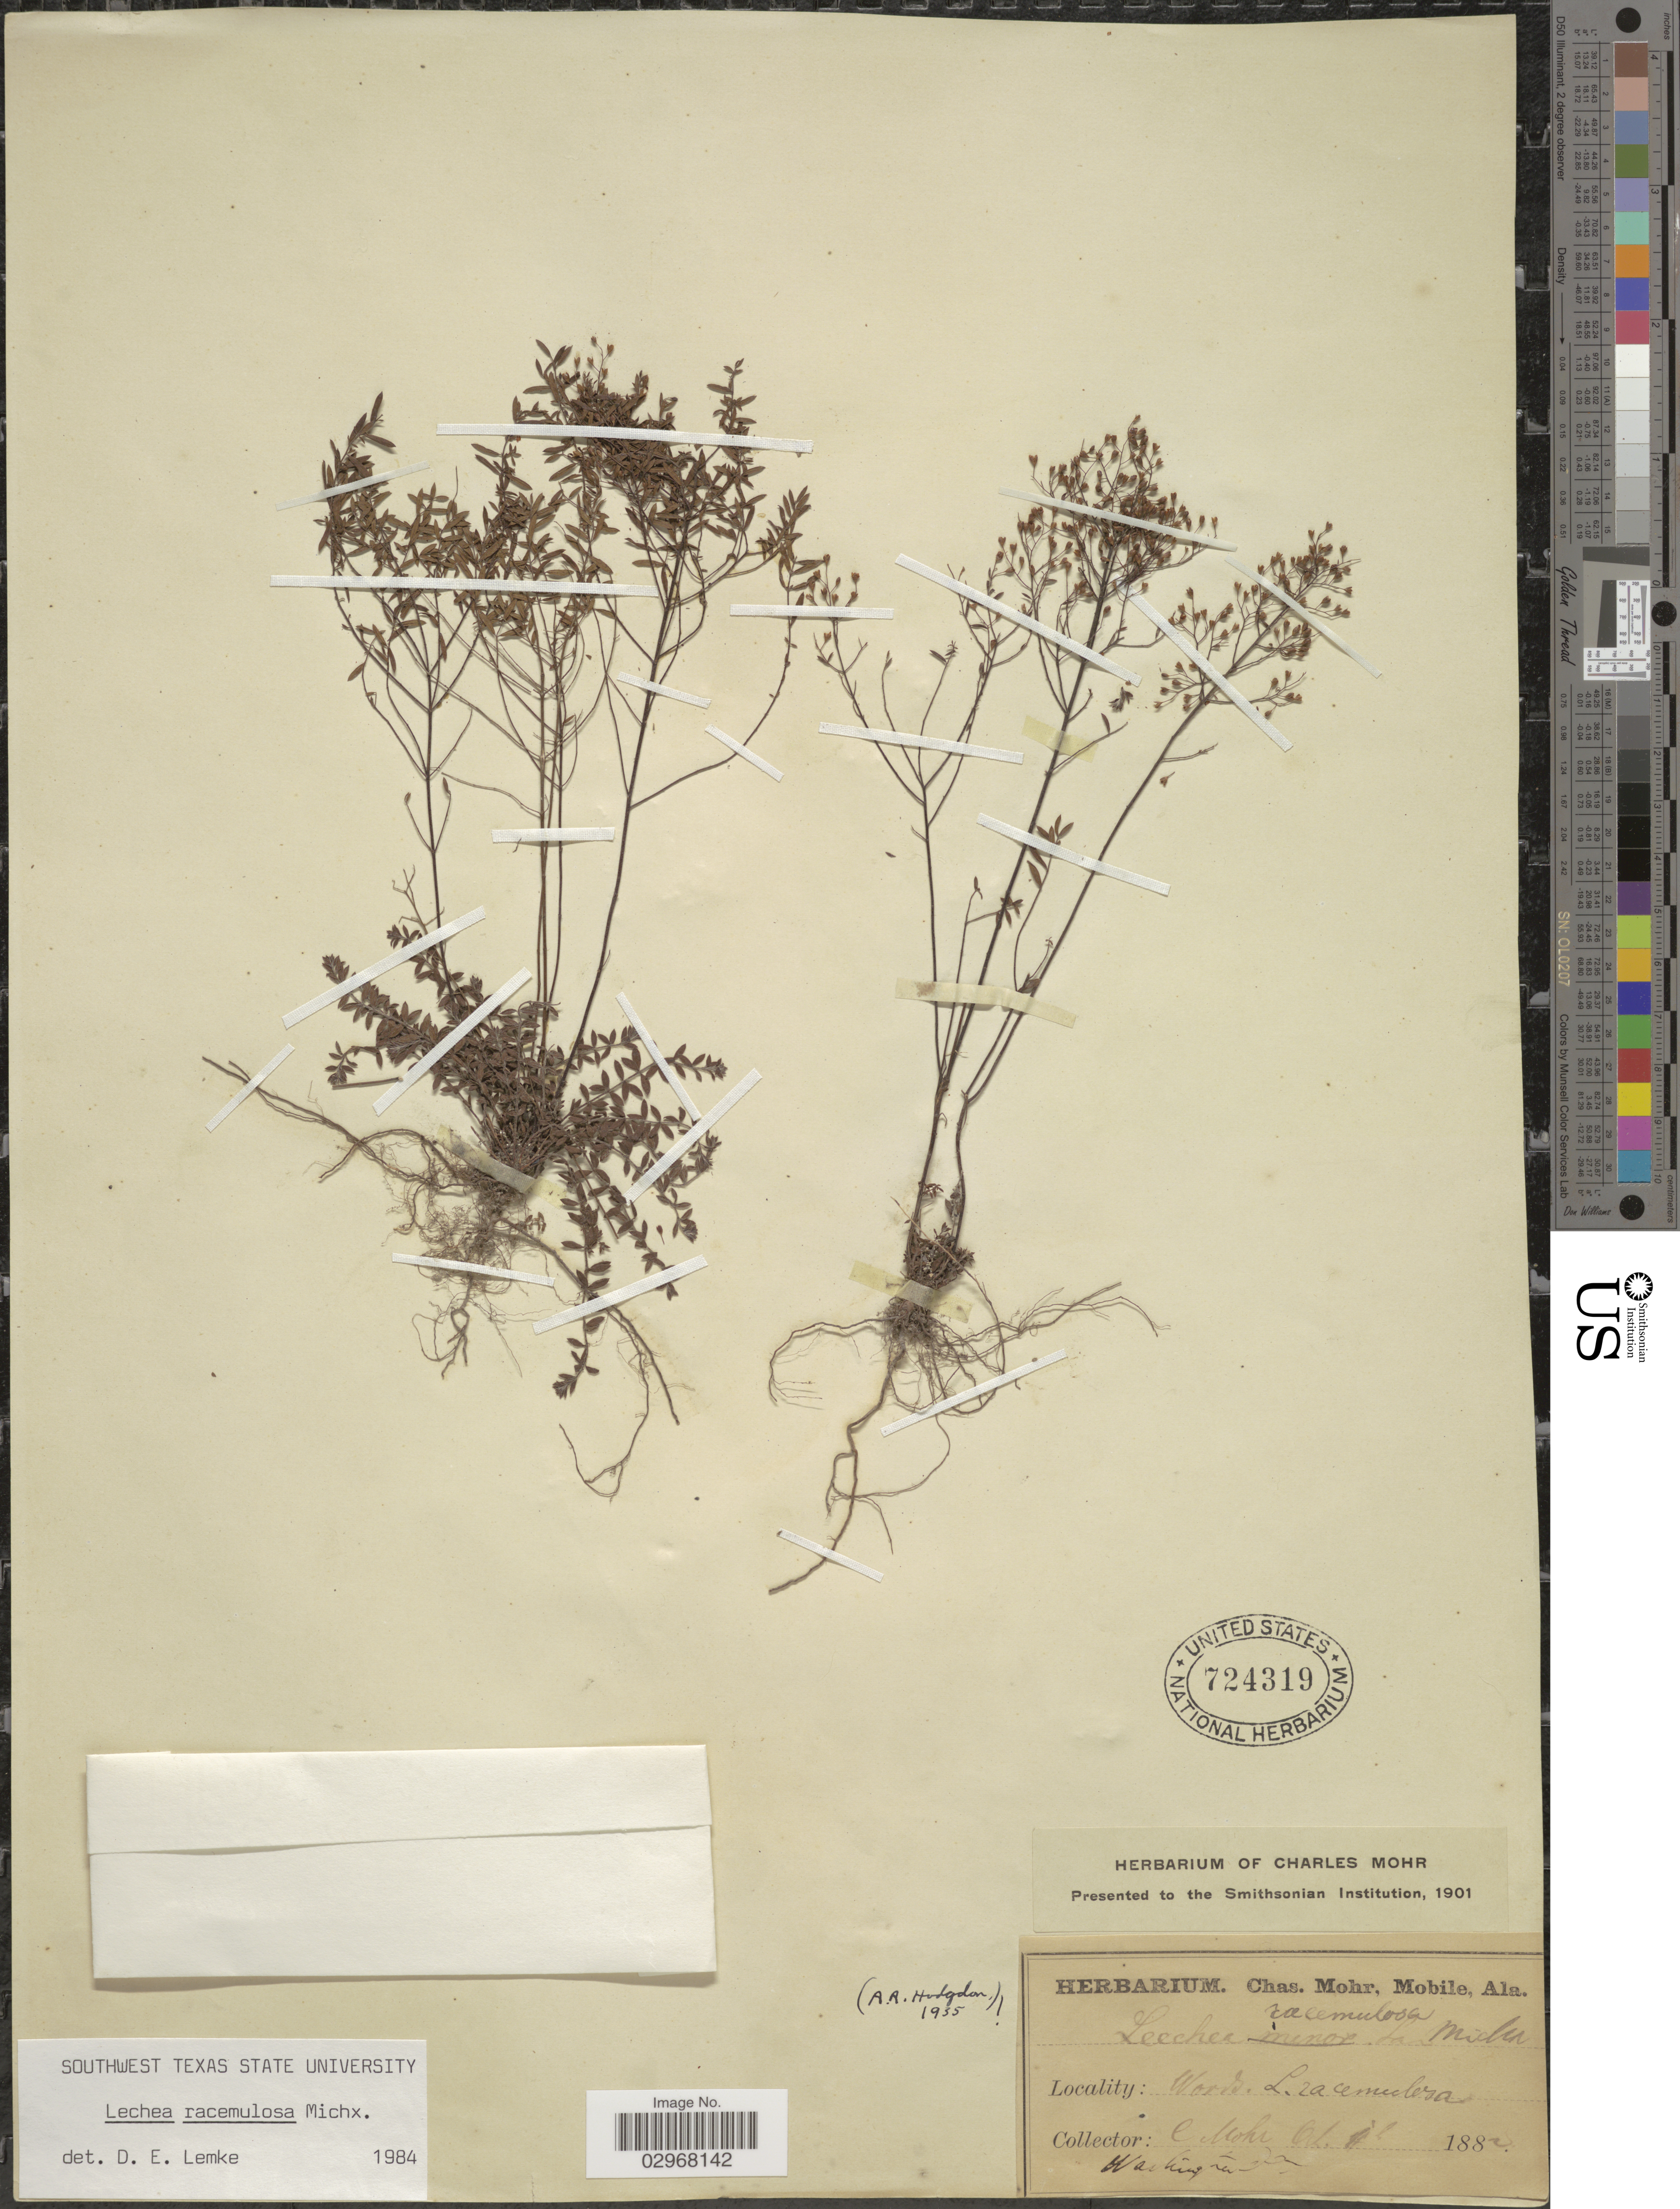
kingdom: Plantae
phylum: Tracheophyta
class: Magnoliopsida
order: Malvales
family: Cistaceae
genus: Lechea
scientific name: Lechea racemulosa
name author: Michx.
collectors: Mohr, C. T. (herbarium)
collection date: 1882-10-02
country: United States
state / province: Alabama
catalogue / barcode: US 724319